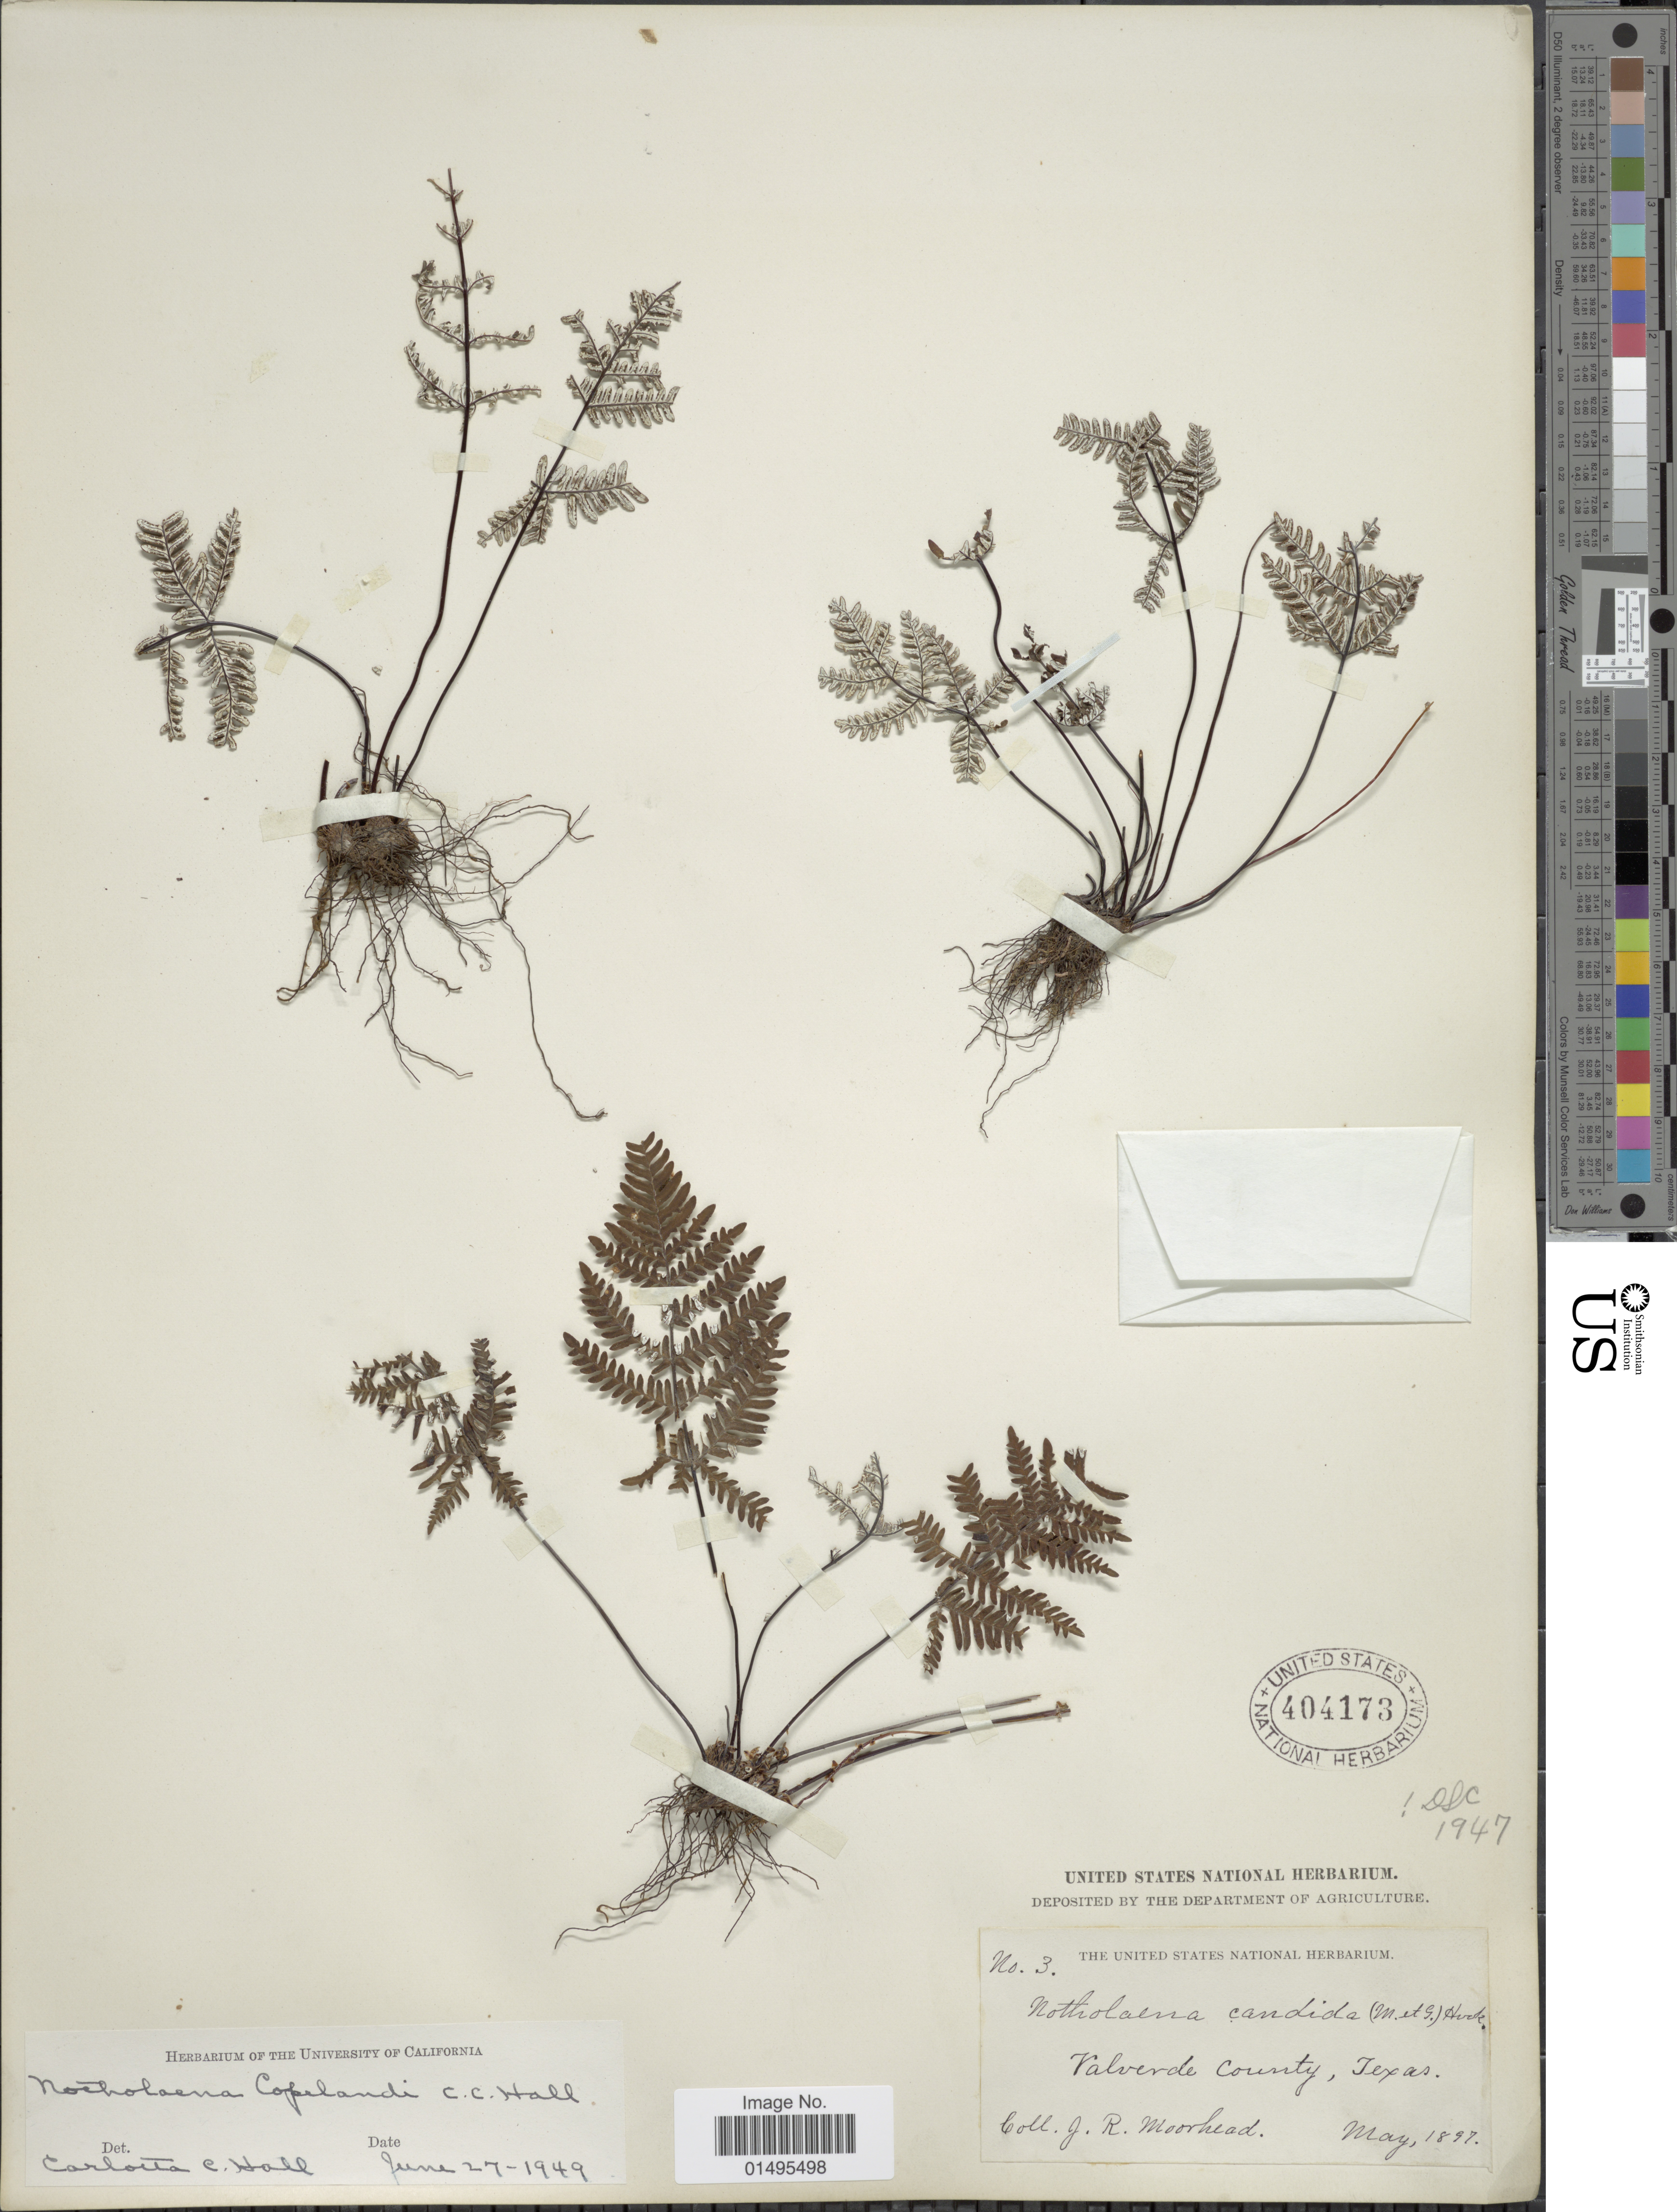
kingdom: Plantae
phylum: Tracheophyta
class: Polypodiopsida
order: Polypodiales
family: Pteridaceae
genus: Notholaena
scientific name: Notholaena candida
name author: (M. Martens) Hook.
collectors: J. Moorhead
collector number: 3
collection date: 1897-05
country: United States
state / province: Texas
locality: Val Verde County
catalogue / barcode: US 404173